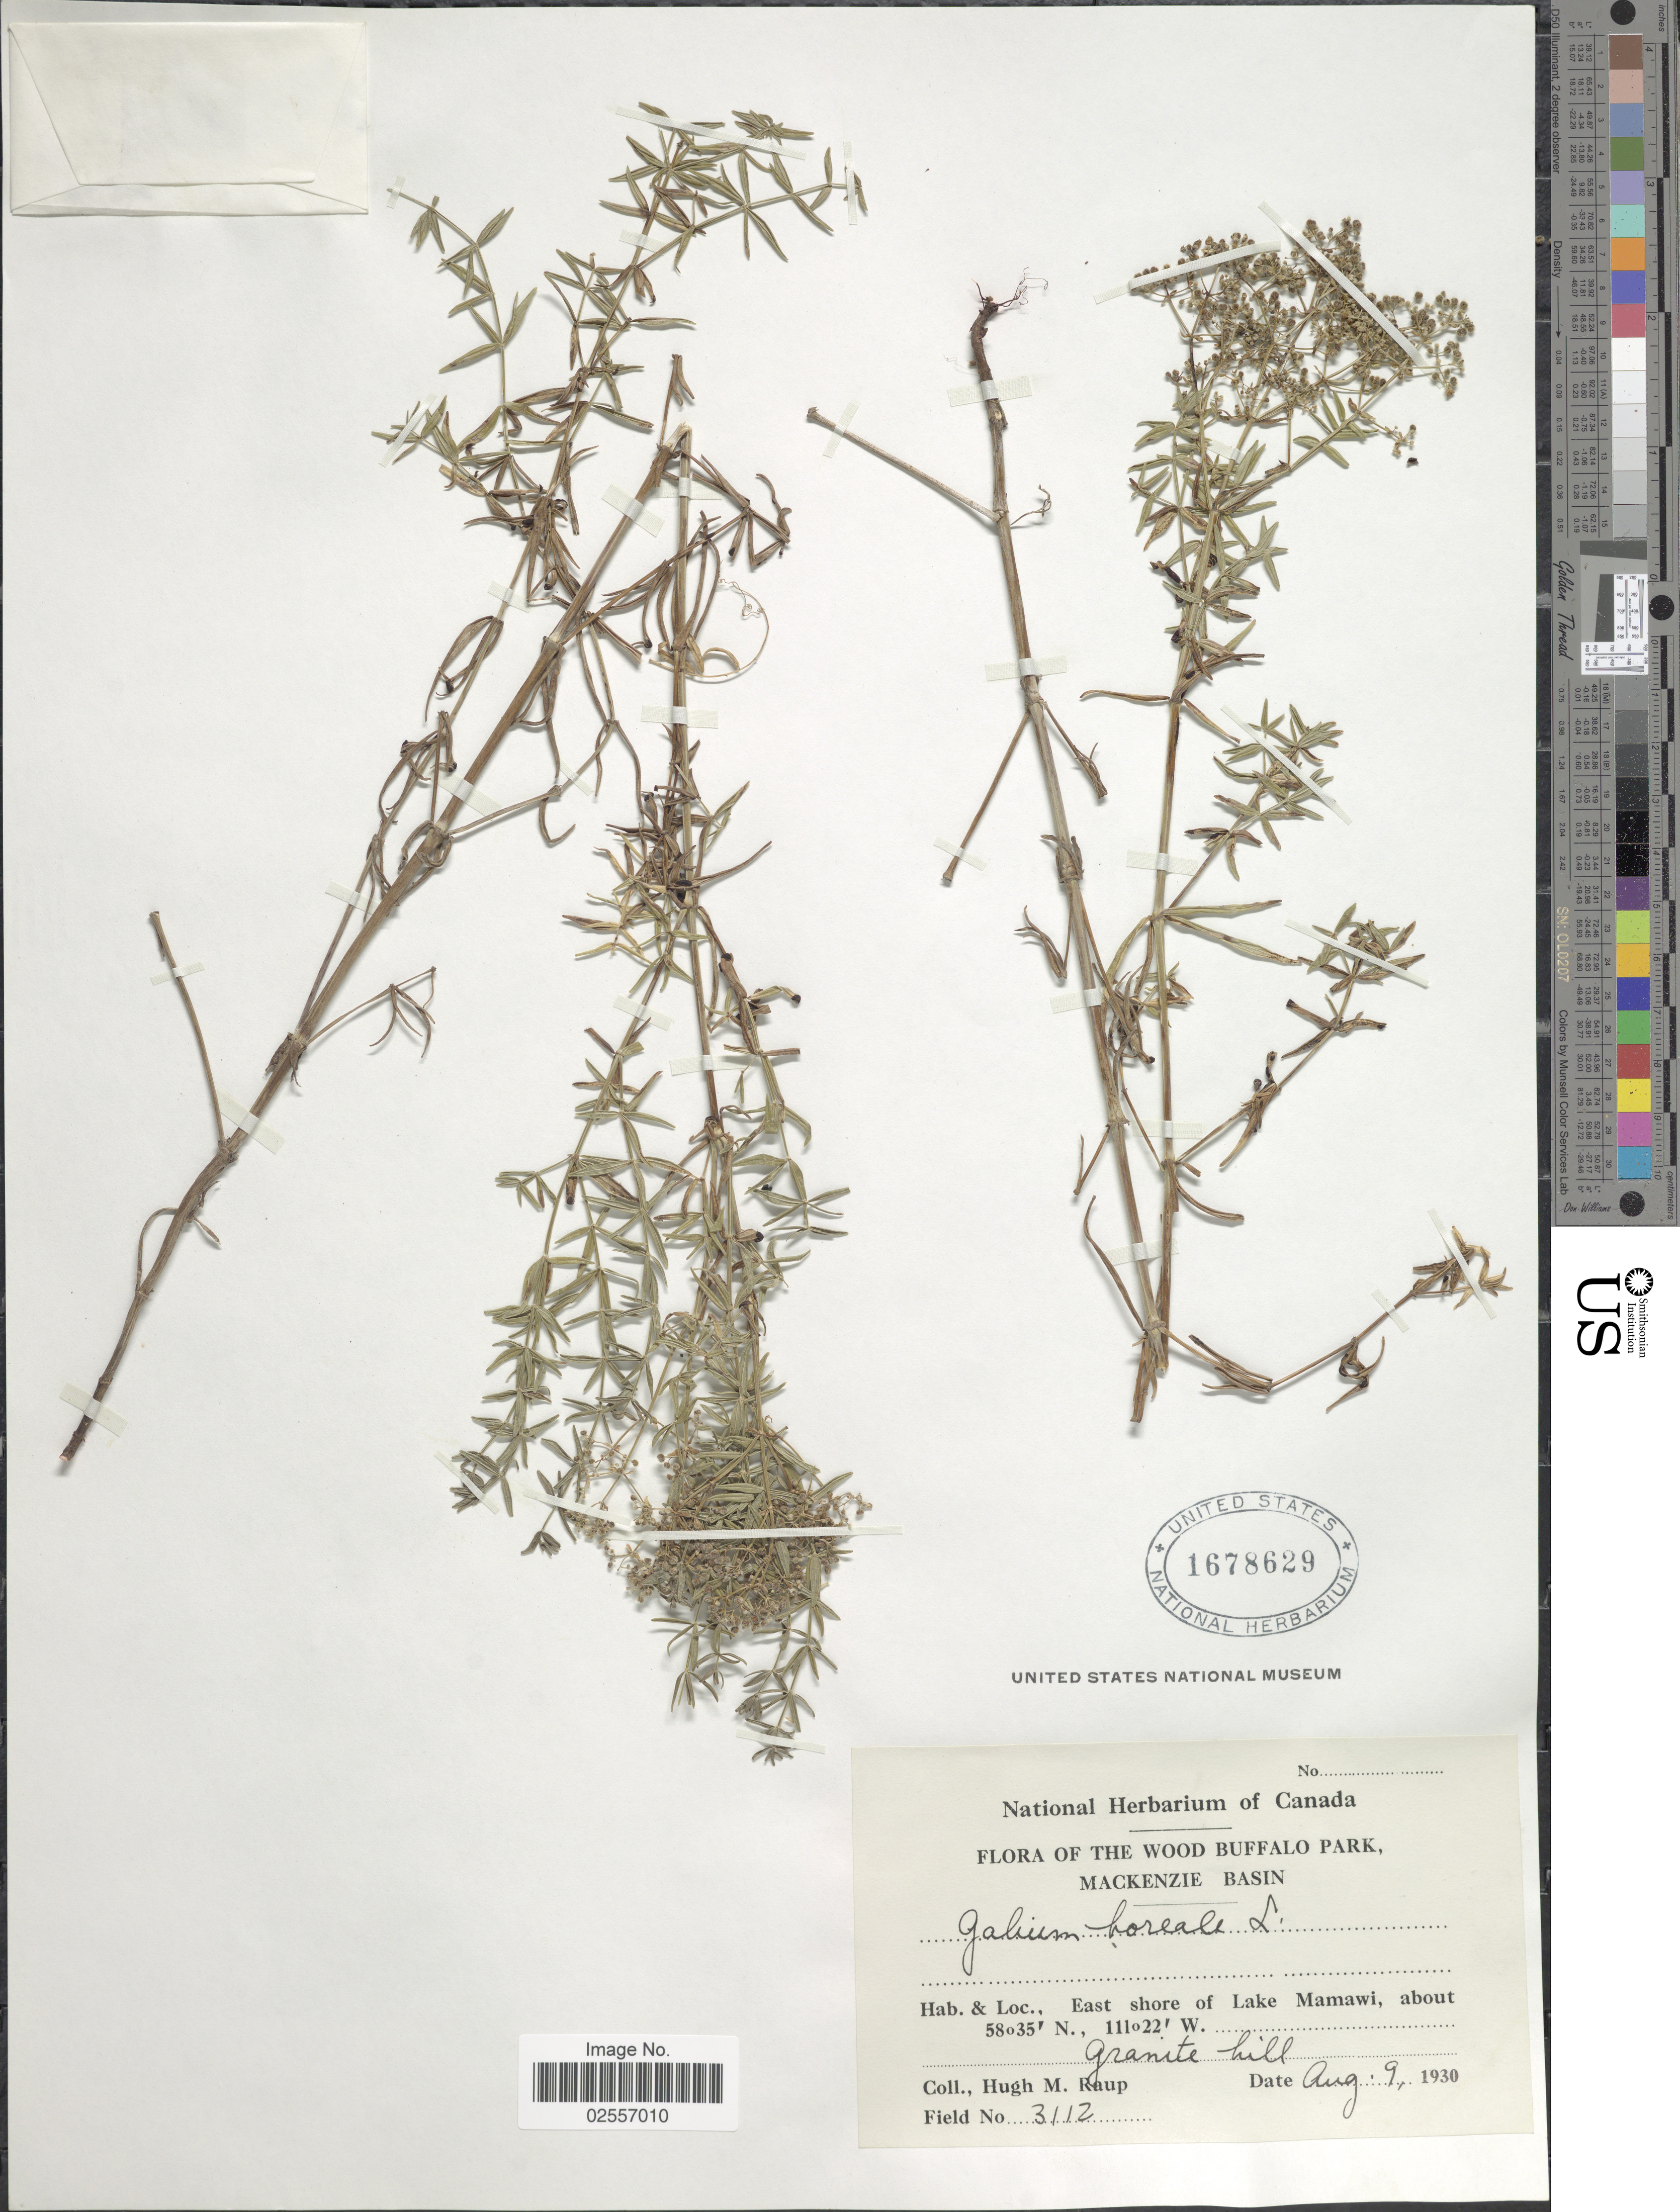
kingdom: Plantae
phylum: Tracheophyta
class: Magnoliopsida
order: Gentianales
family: Rubiaceae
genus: Galium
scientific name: Galium boreale L.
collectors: H. Raup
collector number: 3112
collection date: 1930-08-09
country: Canada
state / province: Alberta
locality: The Wood Buffalo Park, Mackenzie Basin, east shore of Lake Mamawi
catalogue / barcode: US 1678629